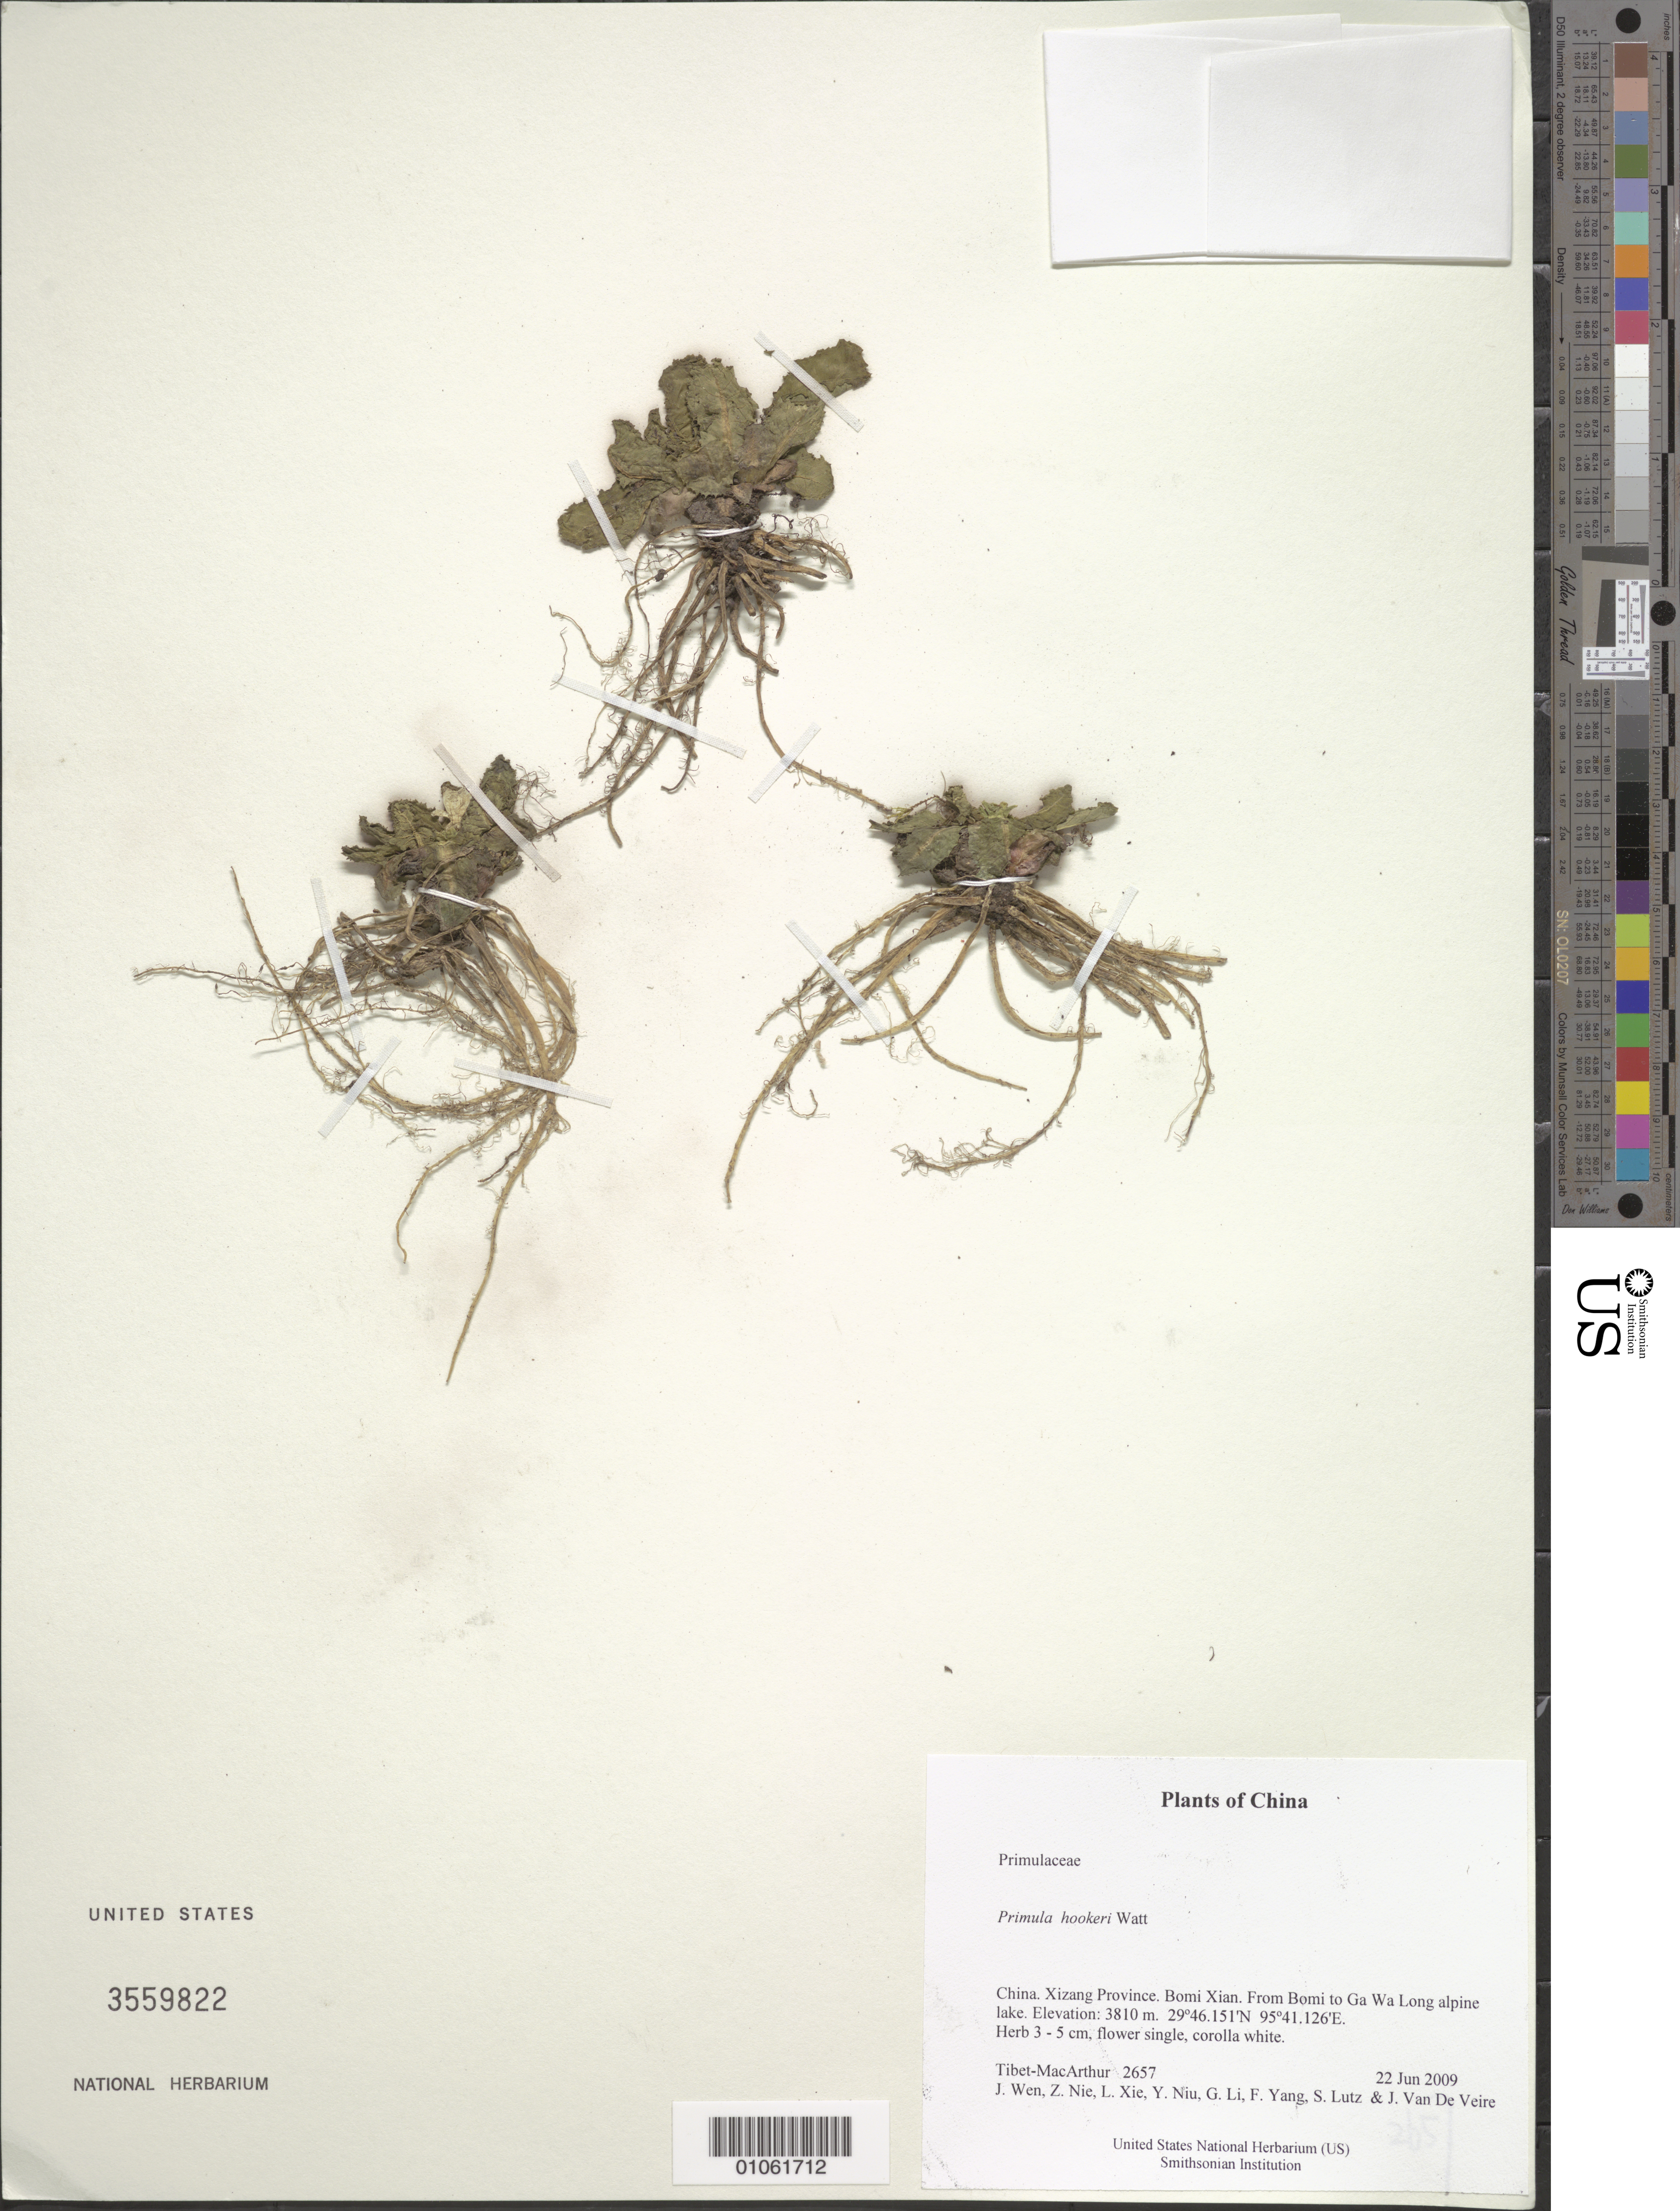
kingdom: Plantae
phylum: Tracheophyta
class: Magnoliopsida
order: Ericales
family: Primulaceae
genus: Primula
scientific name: Primula hookeri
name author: Watt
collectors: Tibet-MacArthur, J. Wen, Z. Nie, L. Xie, Y. Niu, G. Li, F. Yang, S. Lutz & J. Van De Veire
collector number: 2657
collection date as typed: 22 Jun 2009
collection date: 2009-06-22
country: China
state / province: Xizang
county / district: Bomi Xian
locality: From Bomi to Ga Wa Long alpine lake.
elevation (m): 3810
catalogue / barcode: US 3559822